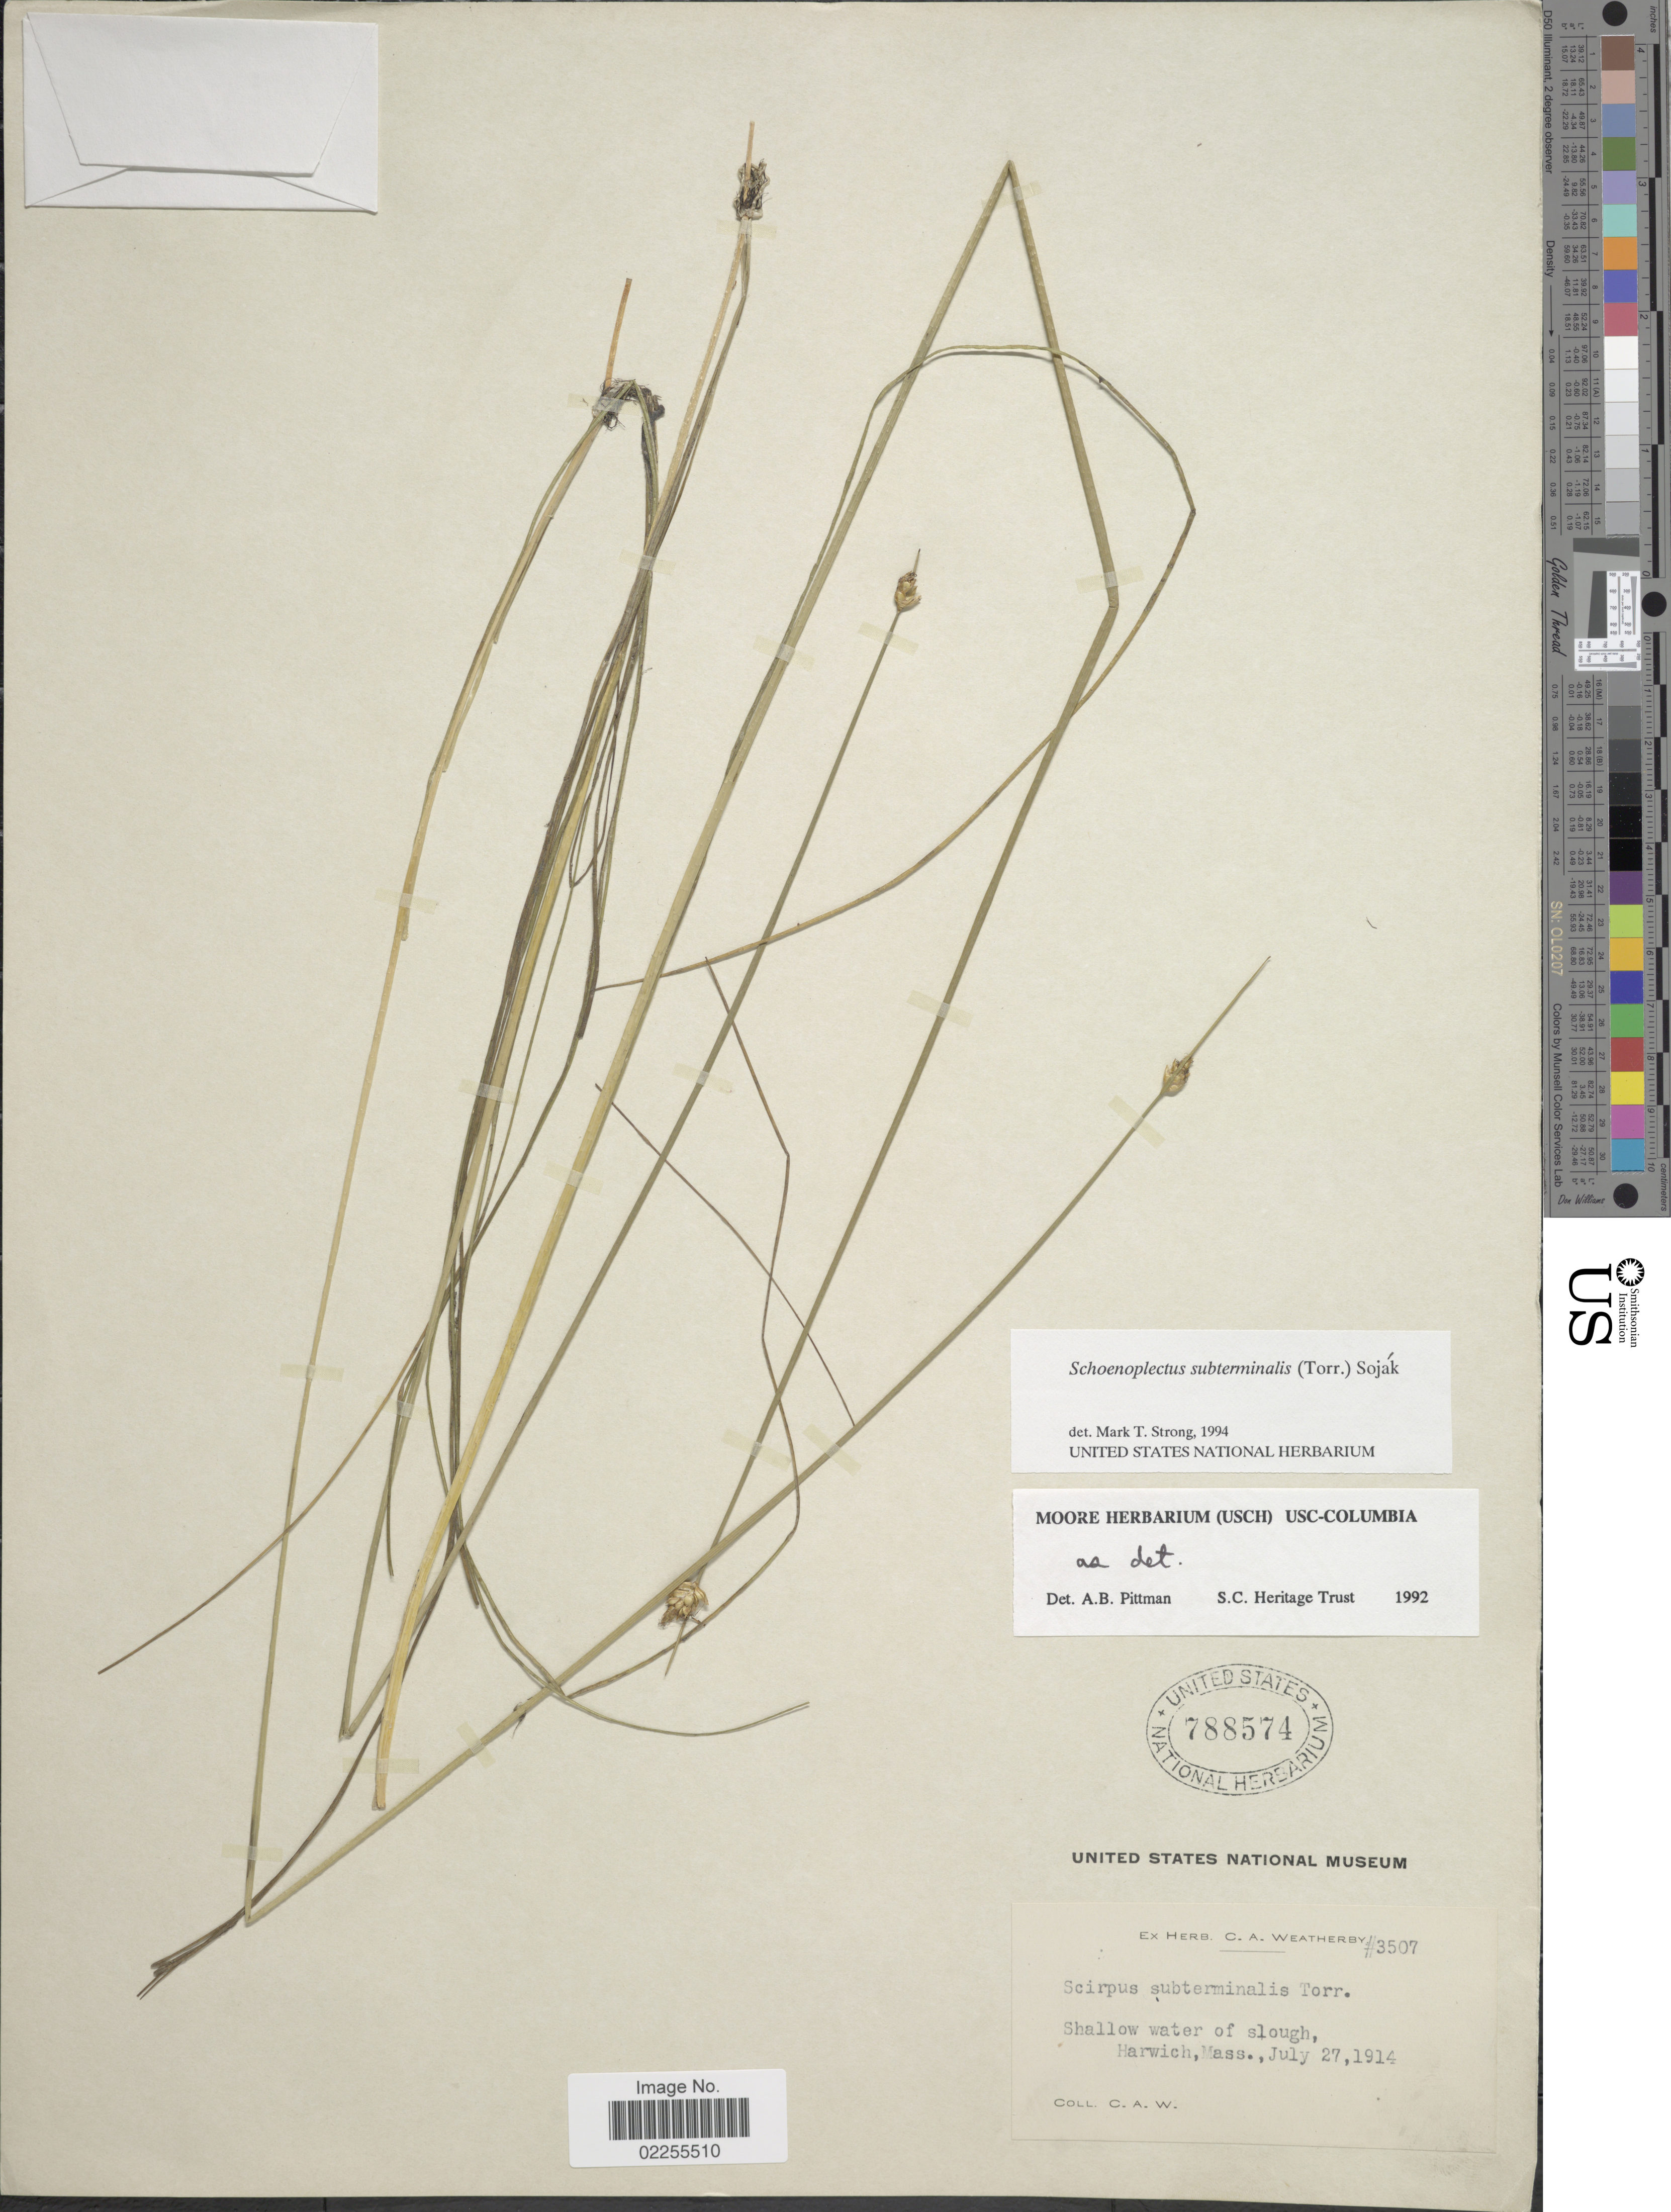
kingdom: Plantae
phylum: Tracheophyta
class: Liliopsida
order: Poales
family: Cyperaceae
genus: Schoenoplectus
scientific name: Schoenoplectus subterminalis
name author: (Torr.) Soják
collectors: C. A. Weatherby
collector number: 3507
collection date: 1914-07-27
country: United States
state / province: Massachusetts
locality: Harwich.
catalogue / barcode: US 788574